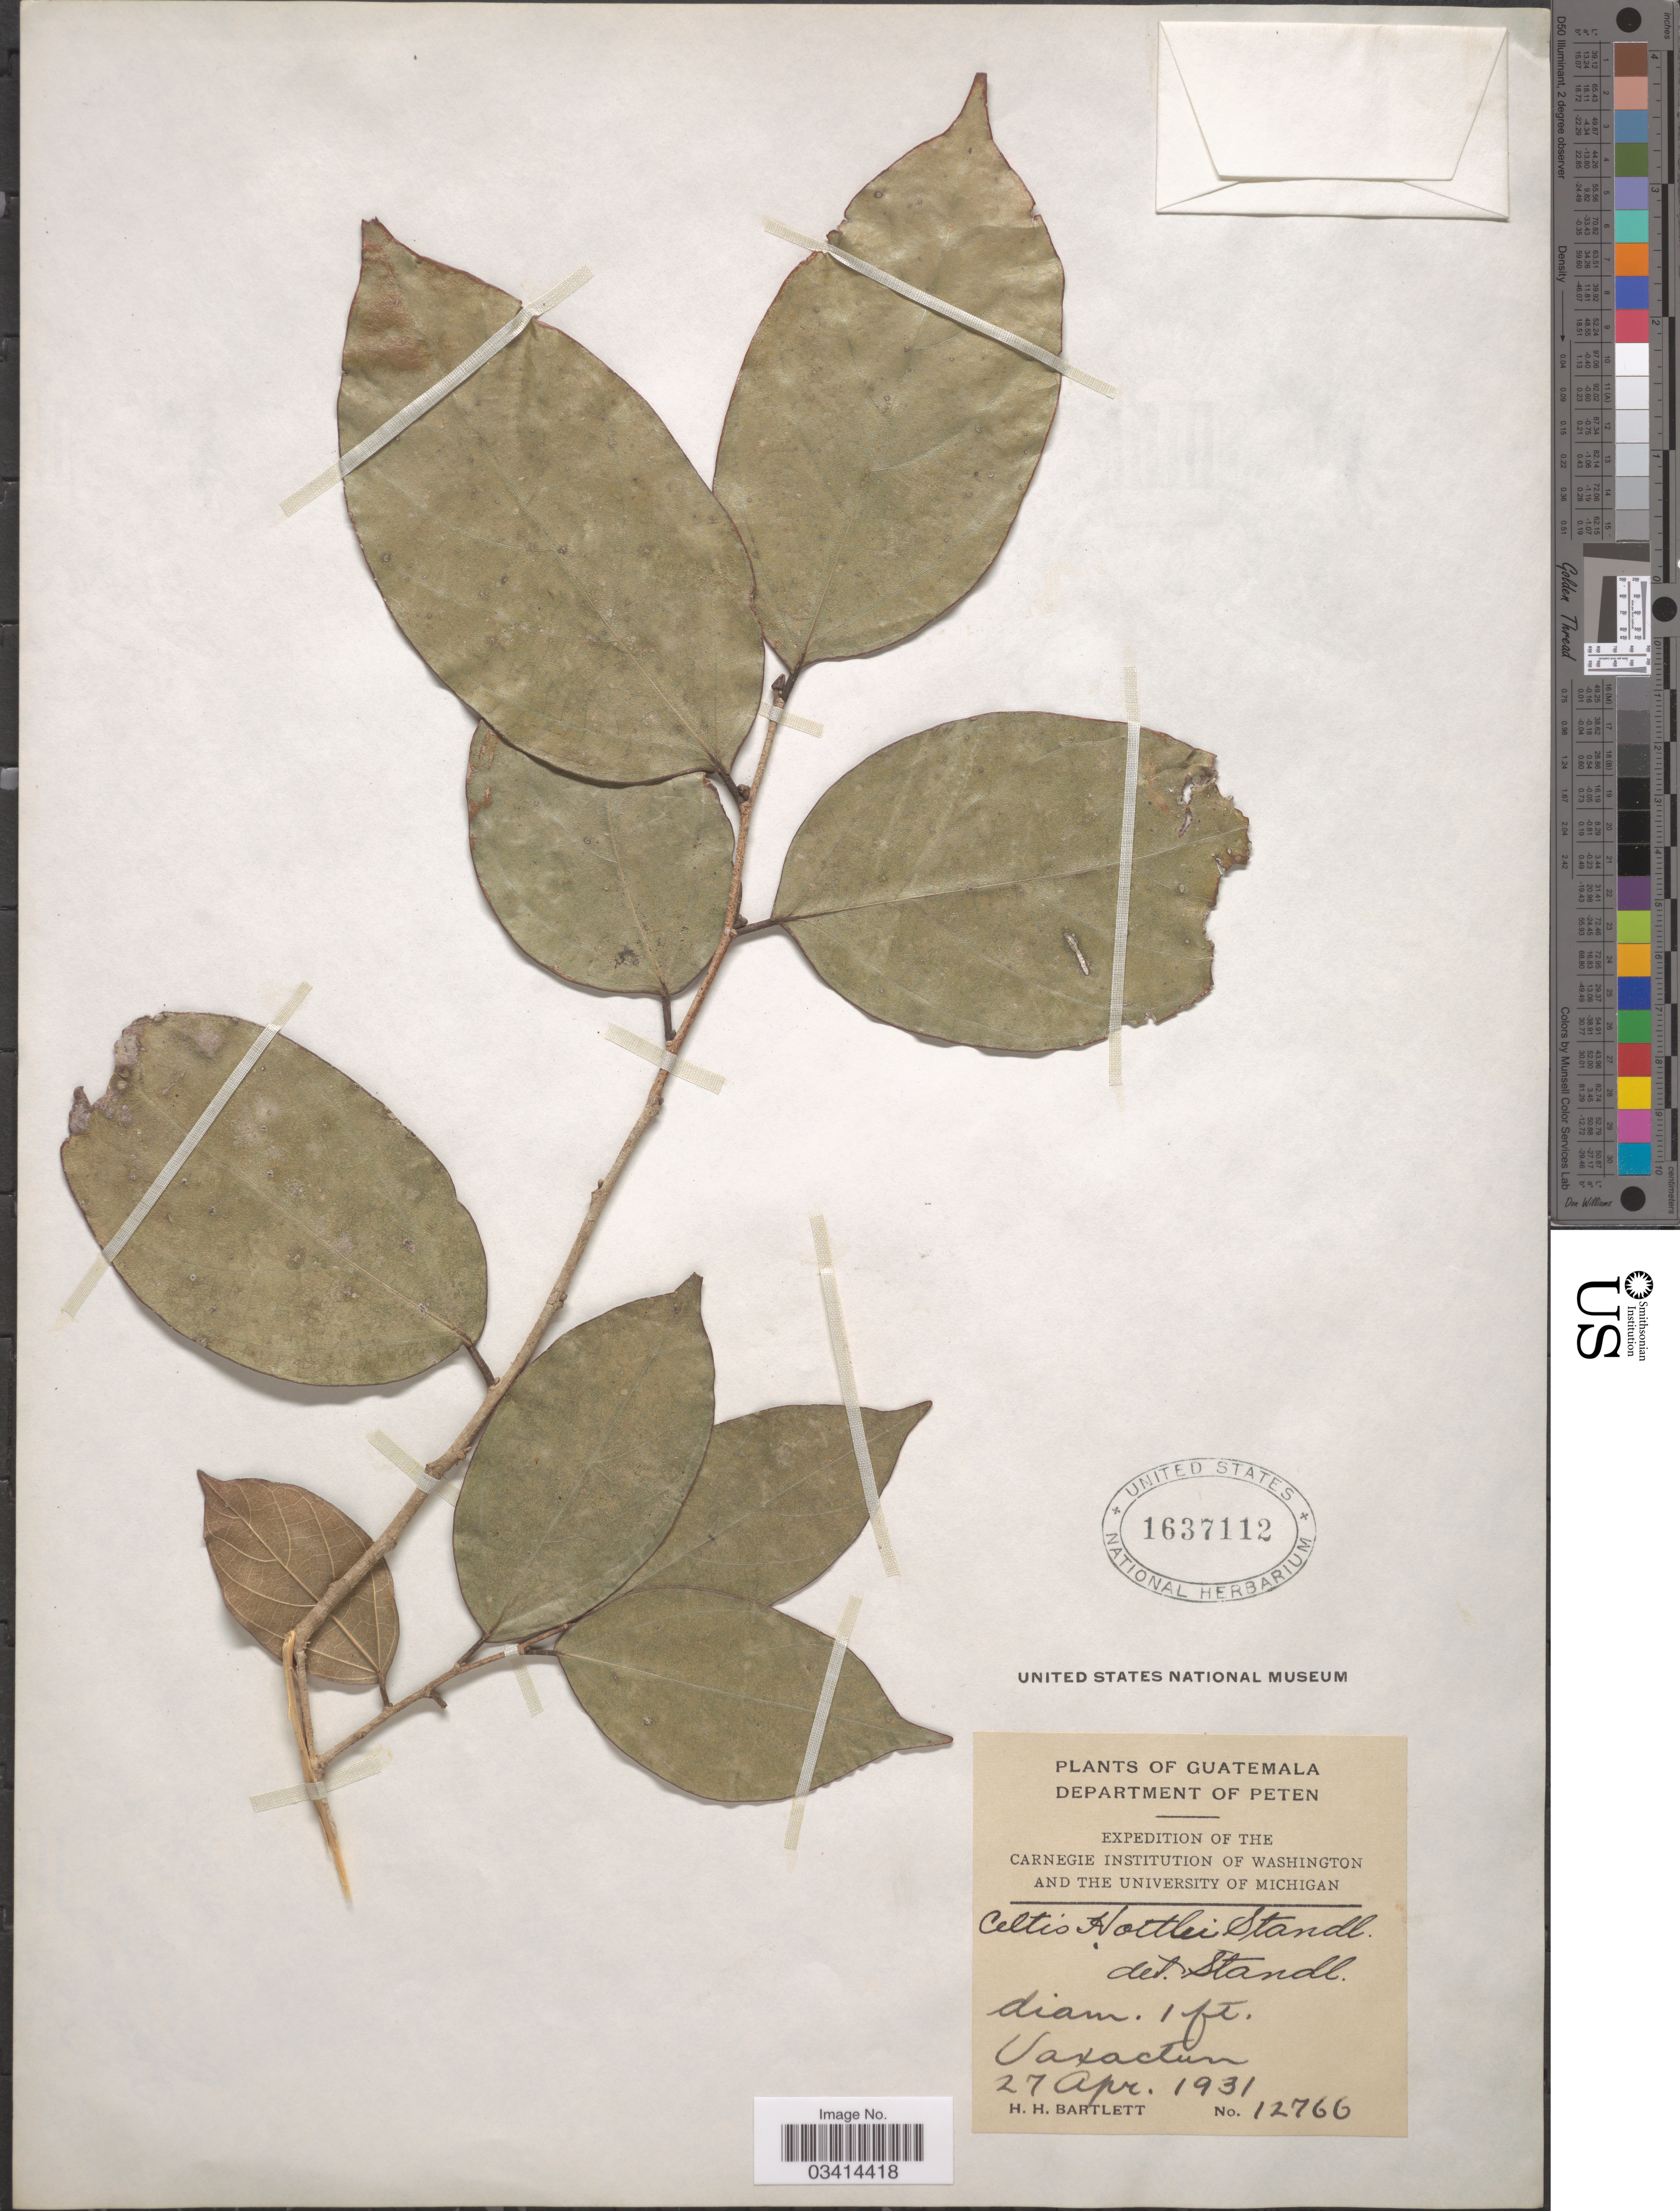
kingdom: Plantae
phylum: Tracheophyta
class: Magnoliopsida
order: Rosales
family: Cannabaceae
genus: Celtis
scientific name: Celtis hottlei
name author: Standl.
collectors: H. H. Bartlett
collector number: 12766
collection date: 1931-04-27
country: Guatemala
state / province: El Petén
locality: Department of Peten. Uaxactun.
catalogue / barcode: US 1637112